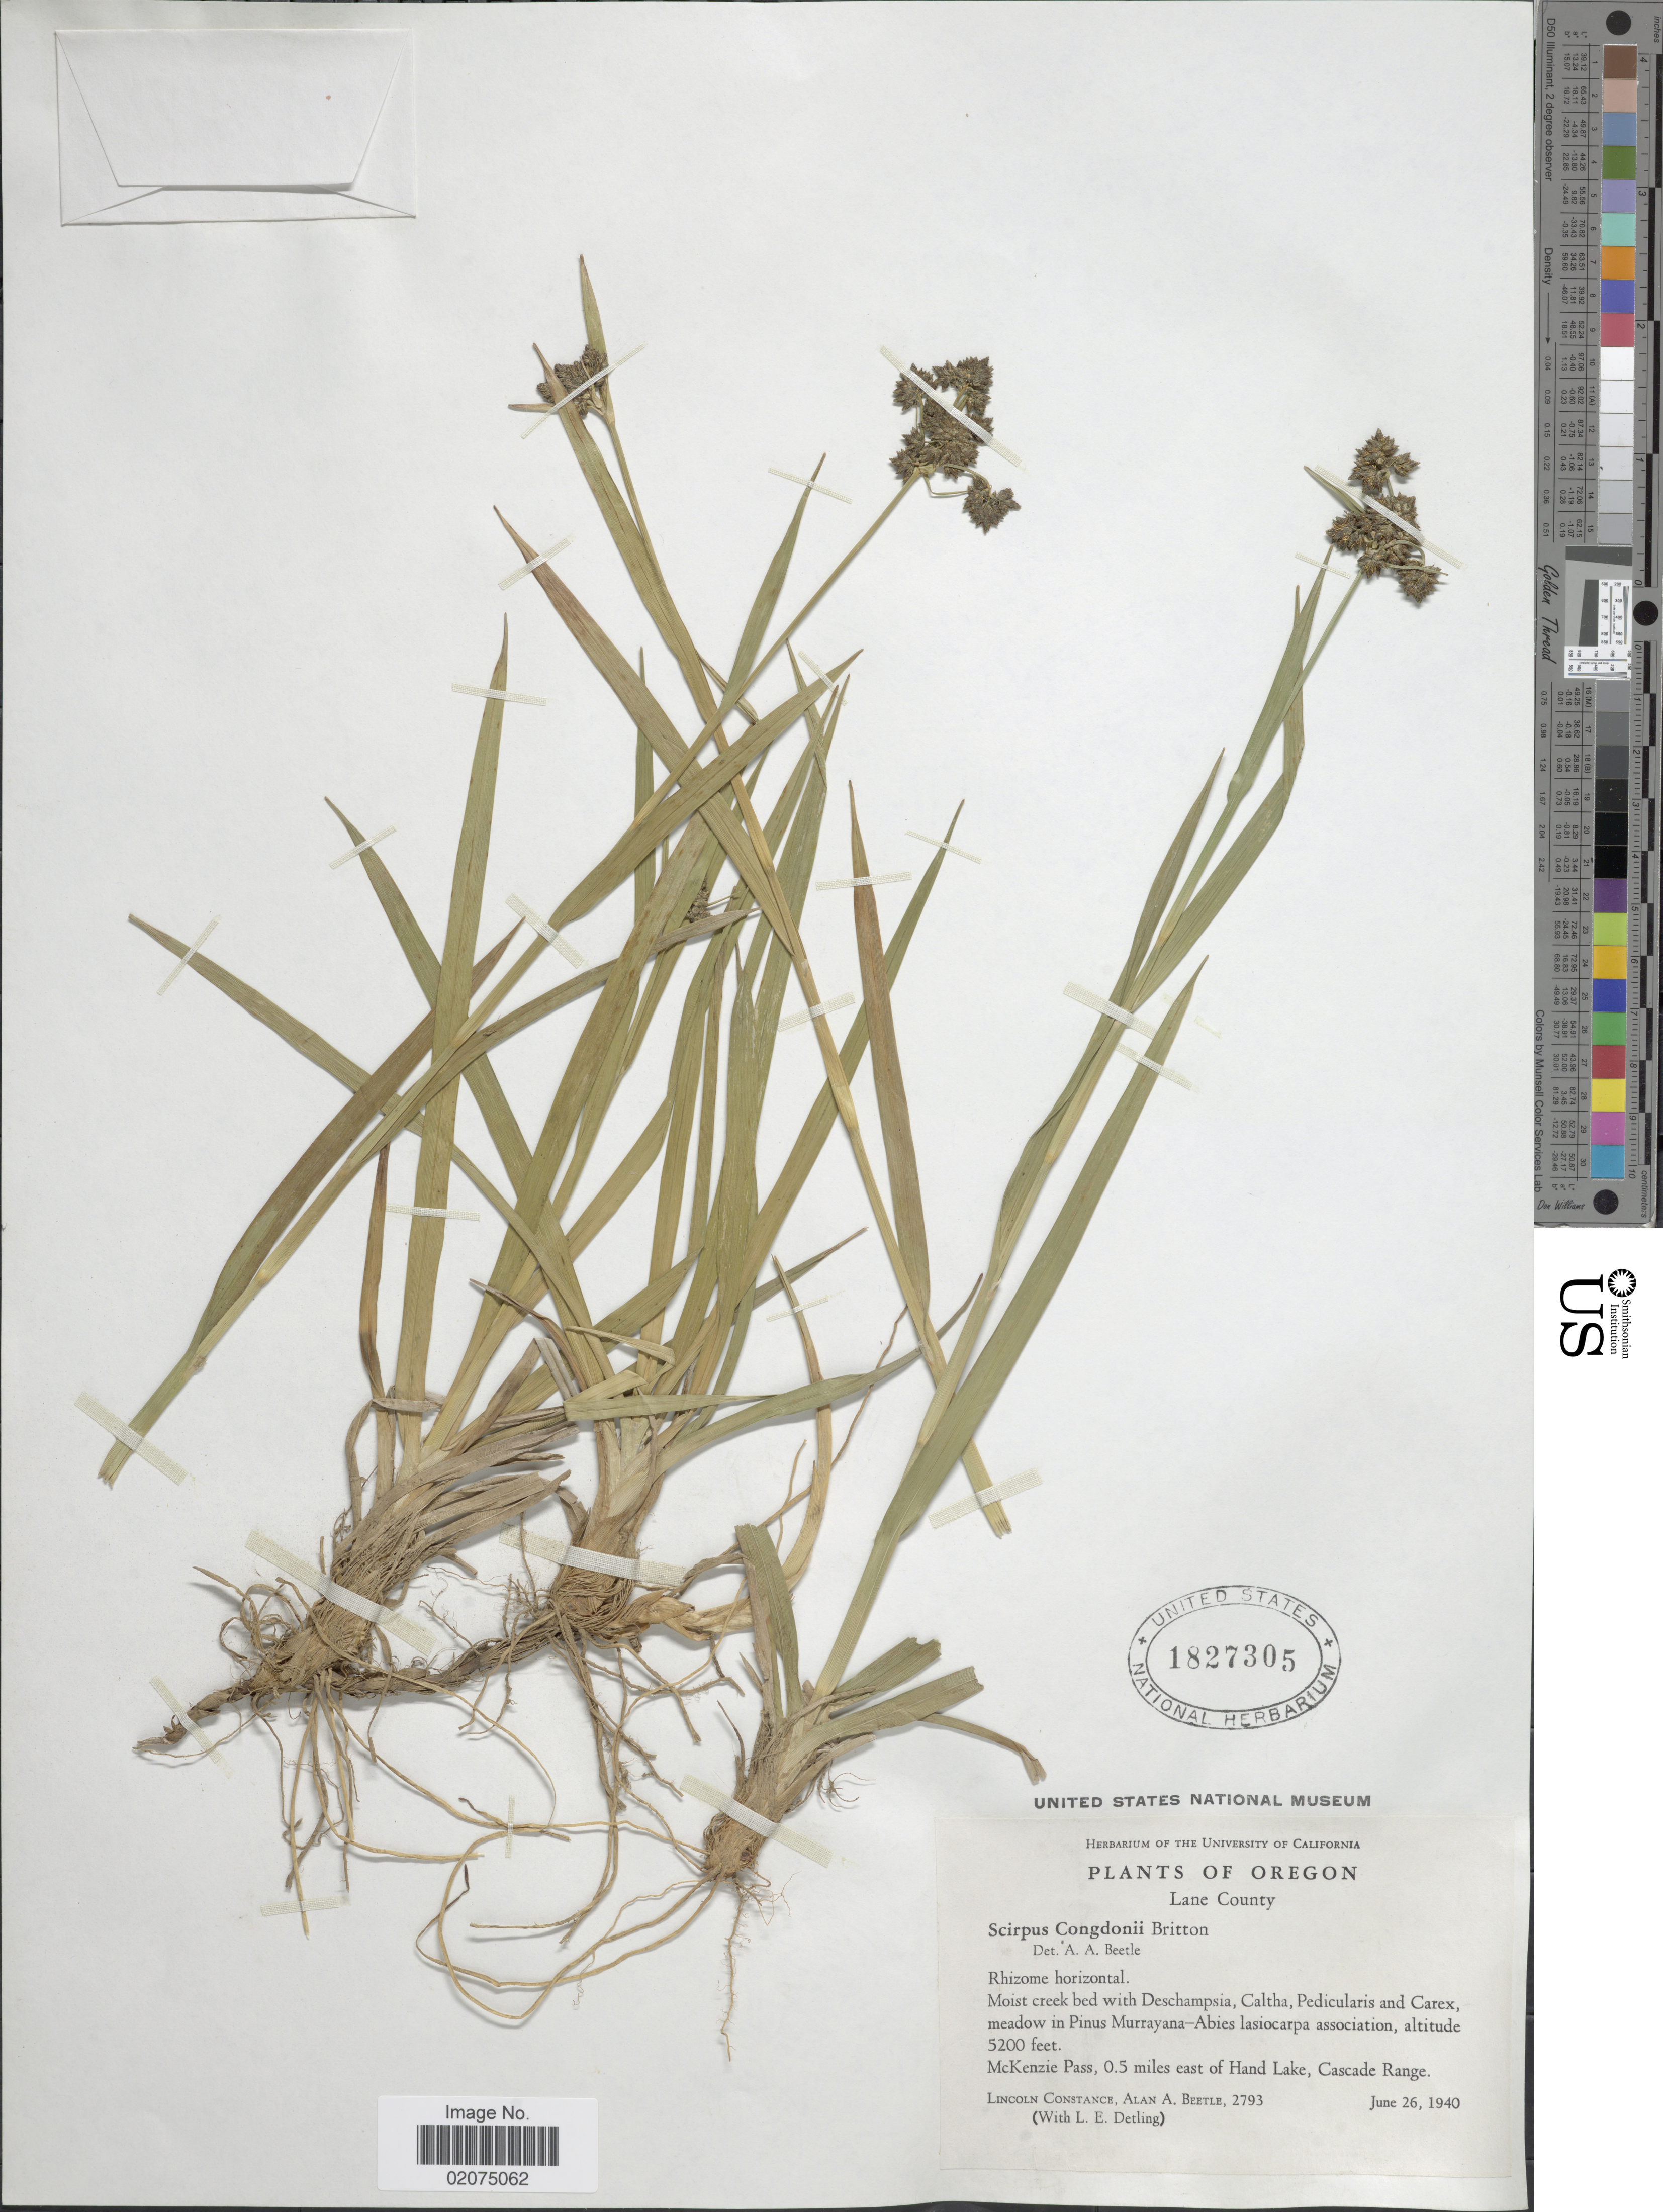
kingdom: Plantae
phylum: Tracheophyta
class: Liliopsida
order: Poales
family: Cyperaceae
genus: Scirpus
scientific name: Scirpus congdonii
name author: Britton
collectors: L. Constance, A. A. Beetle & L. E. Detling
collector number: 2793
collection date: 1940-06-26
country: United States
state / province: Oregon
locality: Lane County, McKenzie Pass, 0.5 miles east of Hand Lake, Cascade Range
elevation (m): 1585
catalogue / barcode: US 1827305